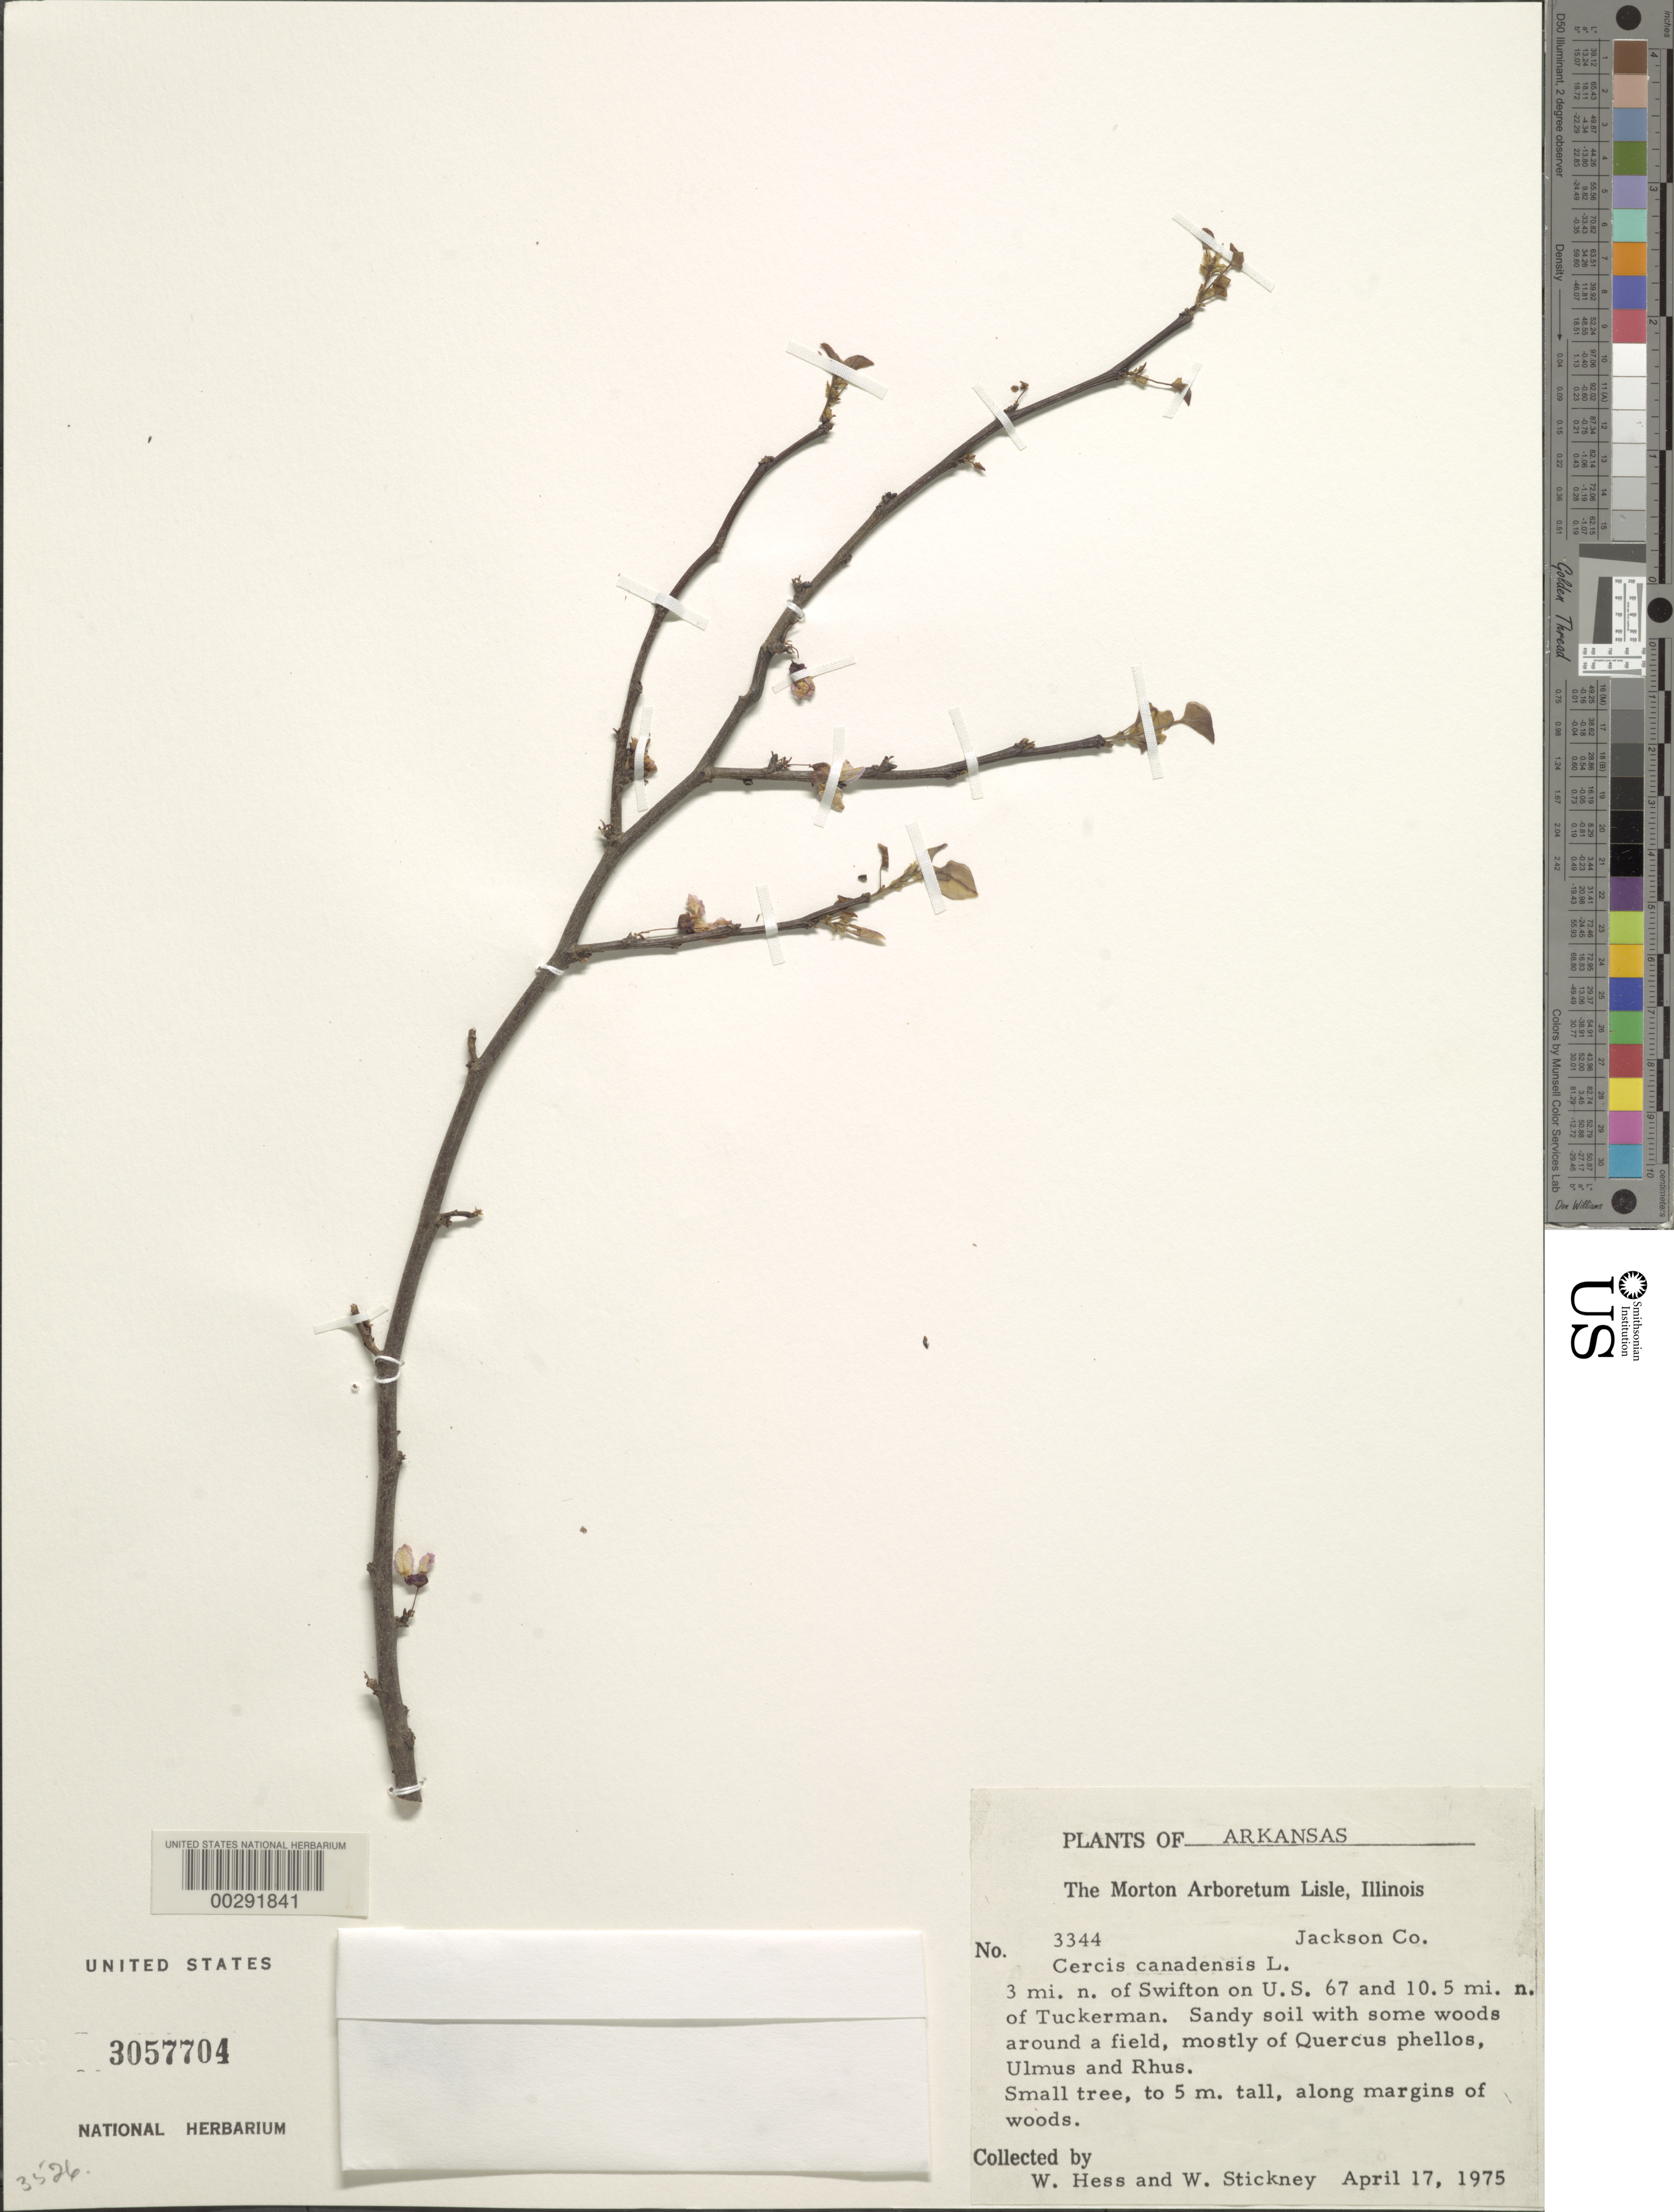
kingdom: Plantae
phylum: Tracheophyta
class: Magnoliopsida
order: Fabales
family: Fabaceae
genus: Cercis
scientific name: Cercis canadensis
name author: L.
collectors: W. Hess & P. Stickney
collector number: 3344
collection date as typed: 17 Apr 1975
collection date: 1975-04-17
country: United States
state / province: Arkansas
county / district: Jackson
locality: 3 mi n of swifton on us 67 and 10.5 mi n of tuckerman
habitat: Sandy soil with some woods around a field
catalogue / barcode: US 3057704